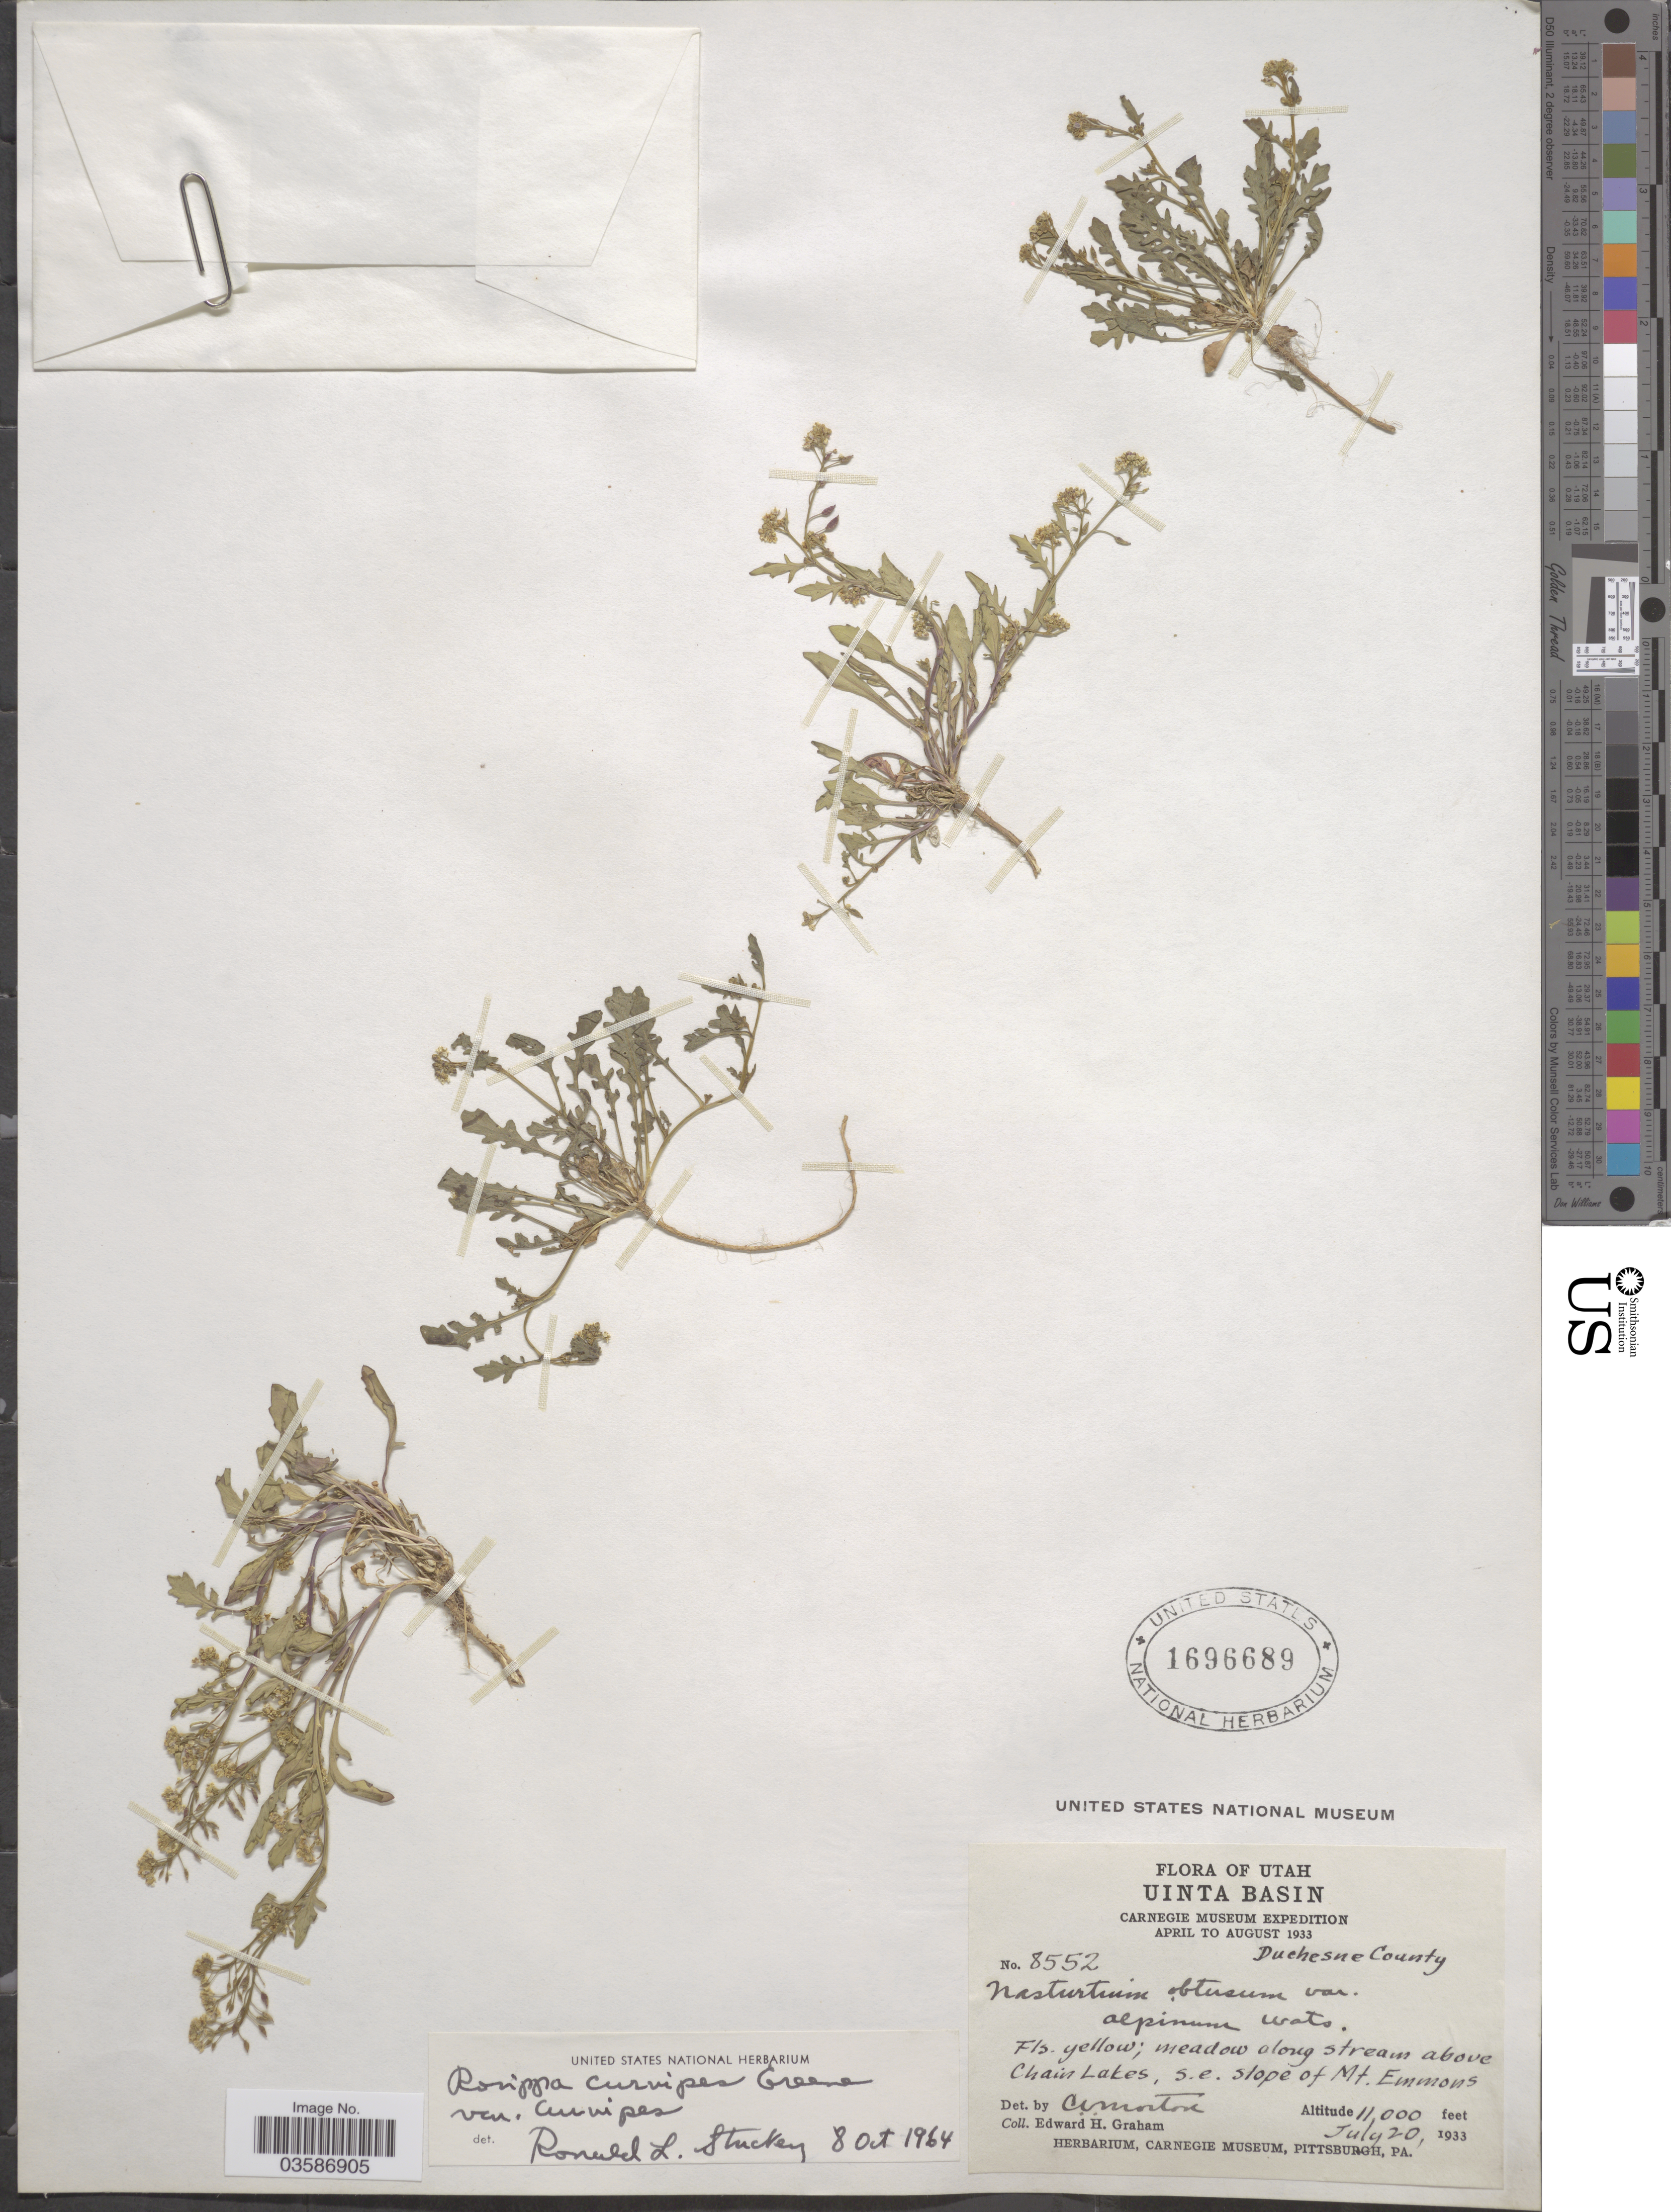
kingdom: Plantae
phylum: Tracheophyta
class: Magnoliopsida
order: Brassicales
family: Brassicaceae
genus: Rorippa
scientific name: Rorippa curvipes var. curvipes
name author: Greene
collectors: E. H. Graham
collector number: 8552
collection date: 1933-07-20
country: United States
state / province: Utah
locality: Uinta Basin. Duchesne County. Meadow along stream above Chain Lakes, s.e. slope of Mt. Emmons.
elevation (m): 3353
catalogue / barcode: US 1696689